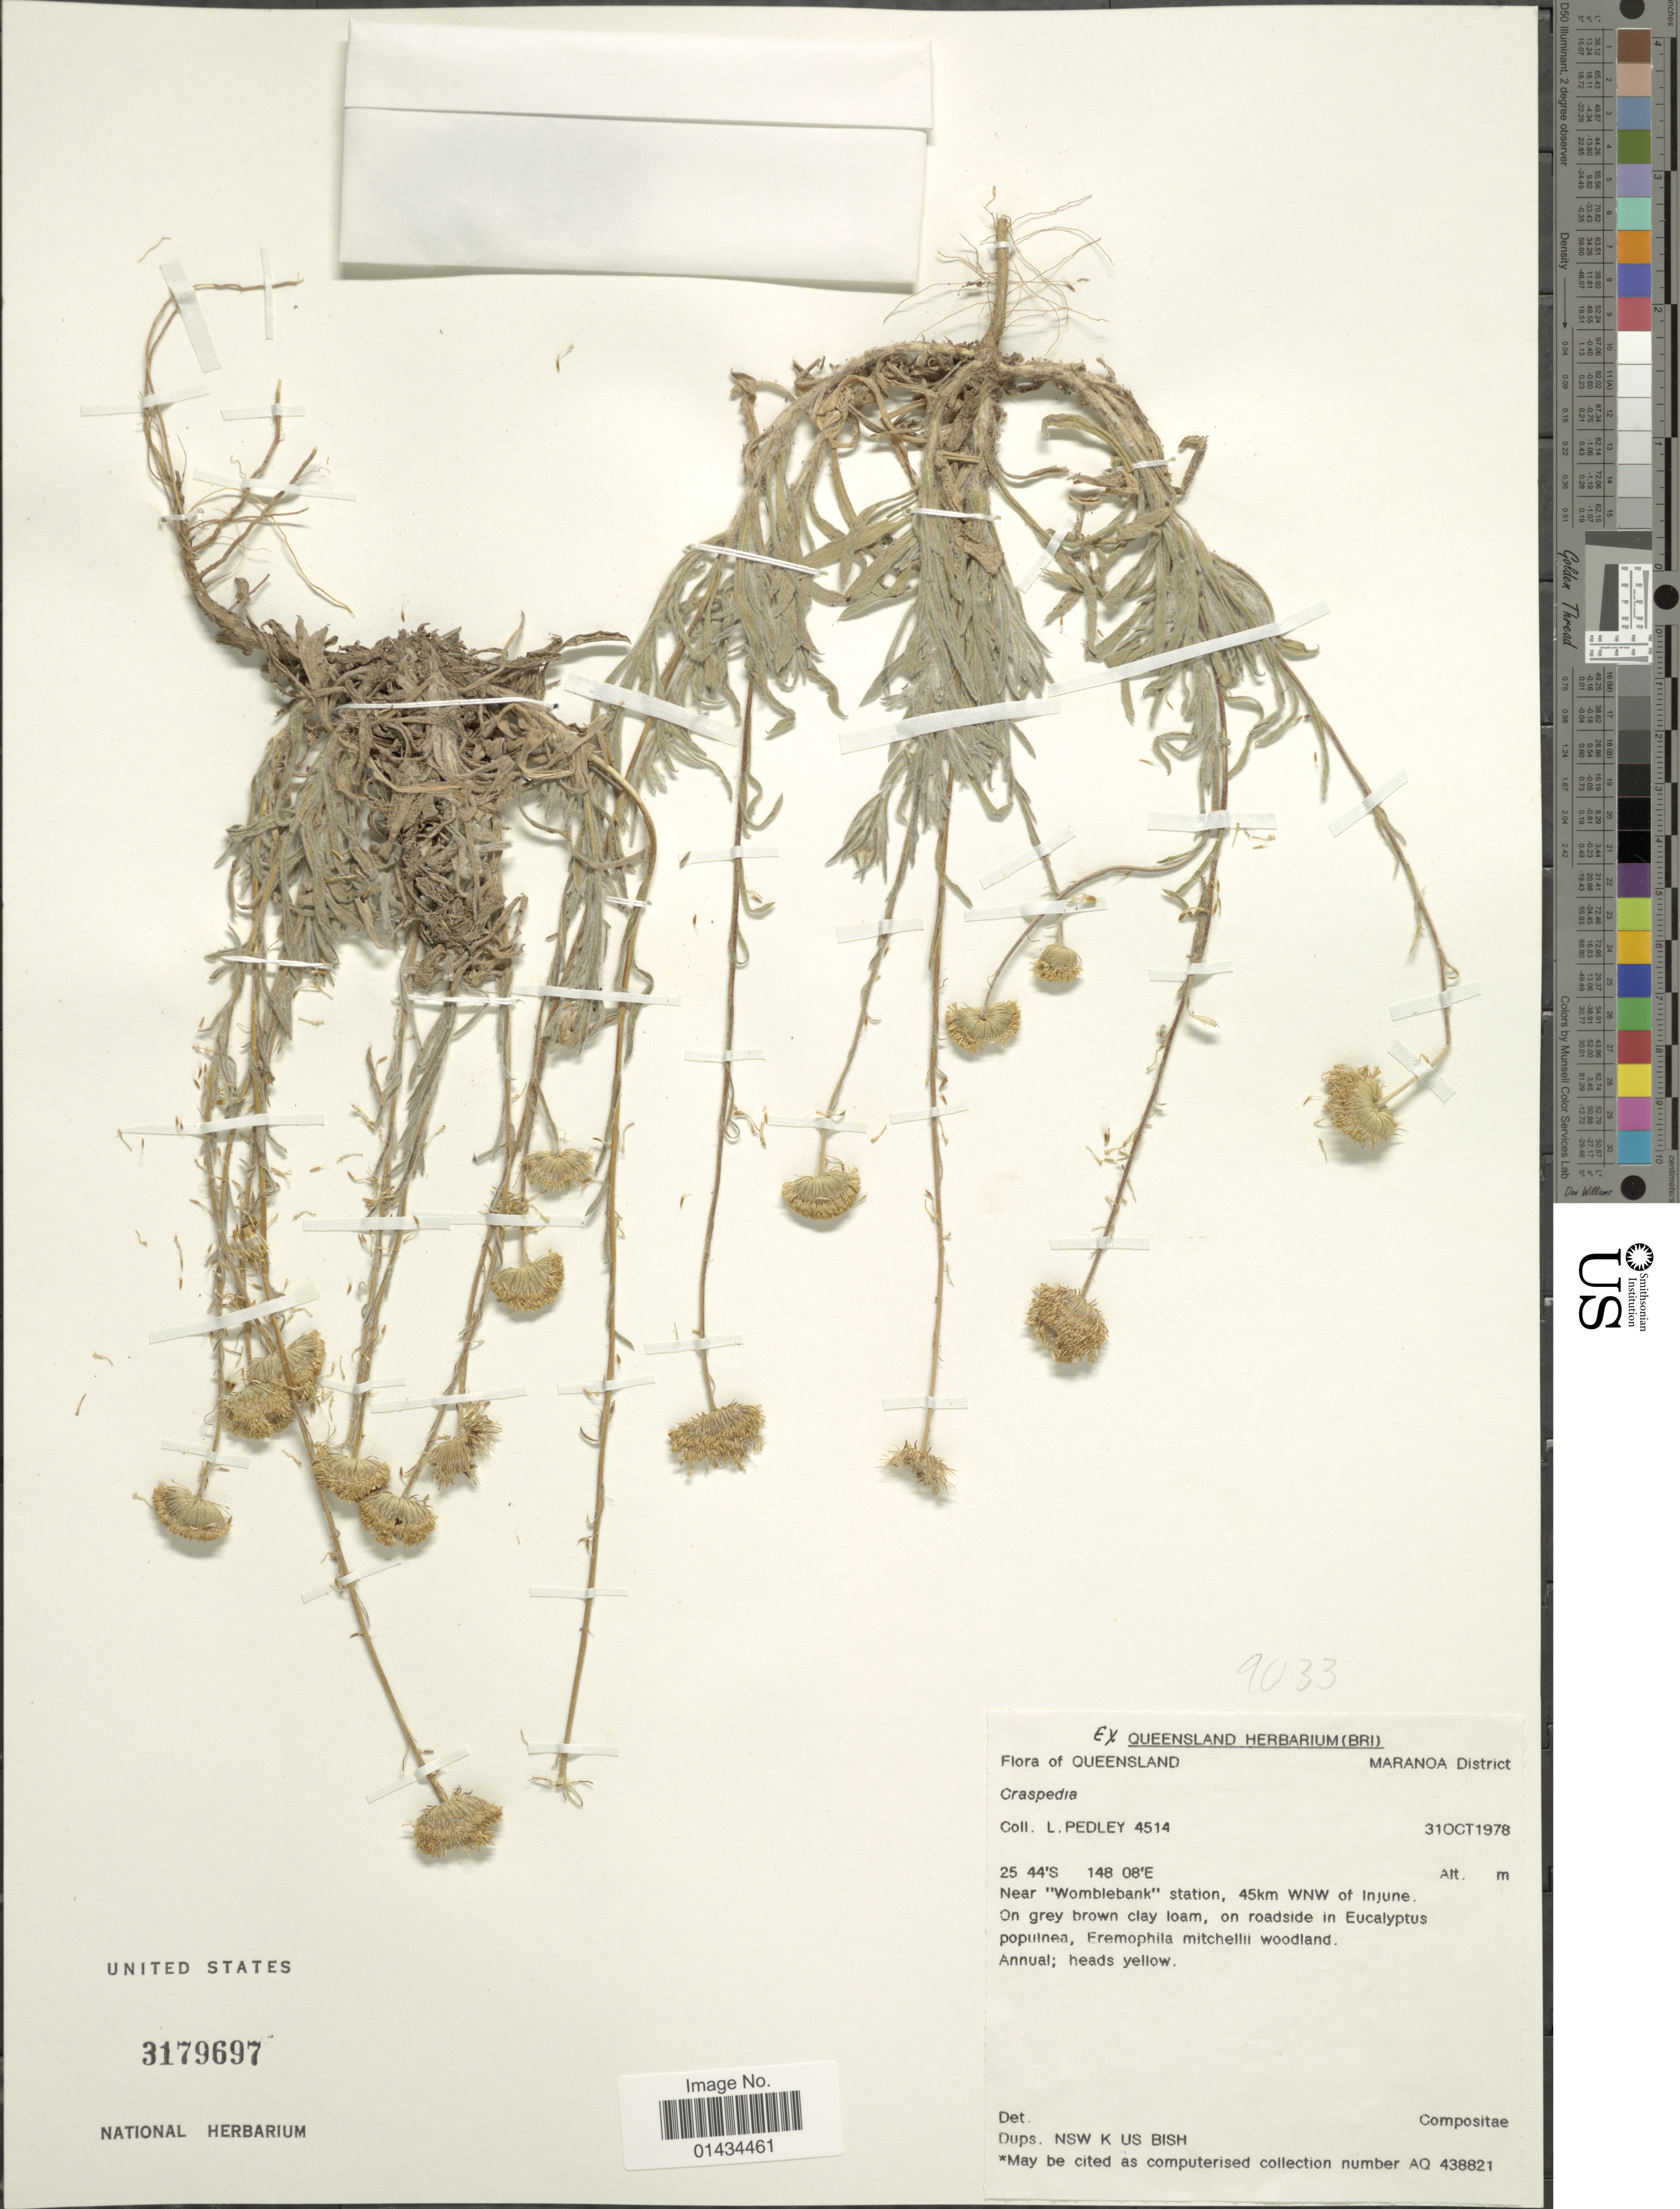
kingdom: Plantae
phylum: Tracheophyta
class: Magnoliopsida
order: Asterales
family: Asteraceae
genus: Craspedia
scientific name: Craspedia sp.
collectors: L. Pedley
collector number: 4514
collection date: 1978-10-31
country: Australia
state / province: Queensland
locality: Maranoa District, near "Womblebank"station, 45 km WNW of Injune, on grey brown loam, on roadside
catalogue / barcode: US 3179697